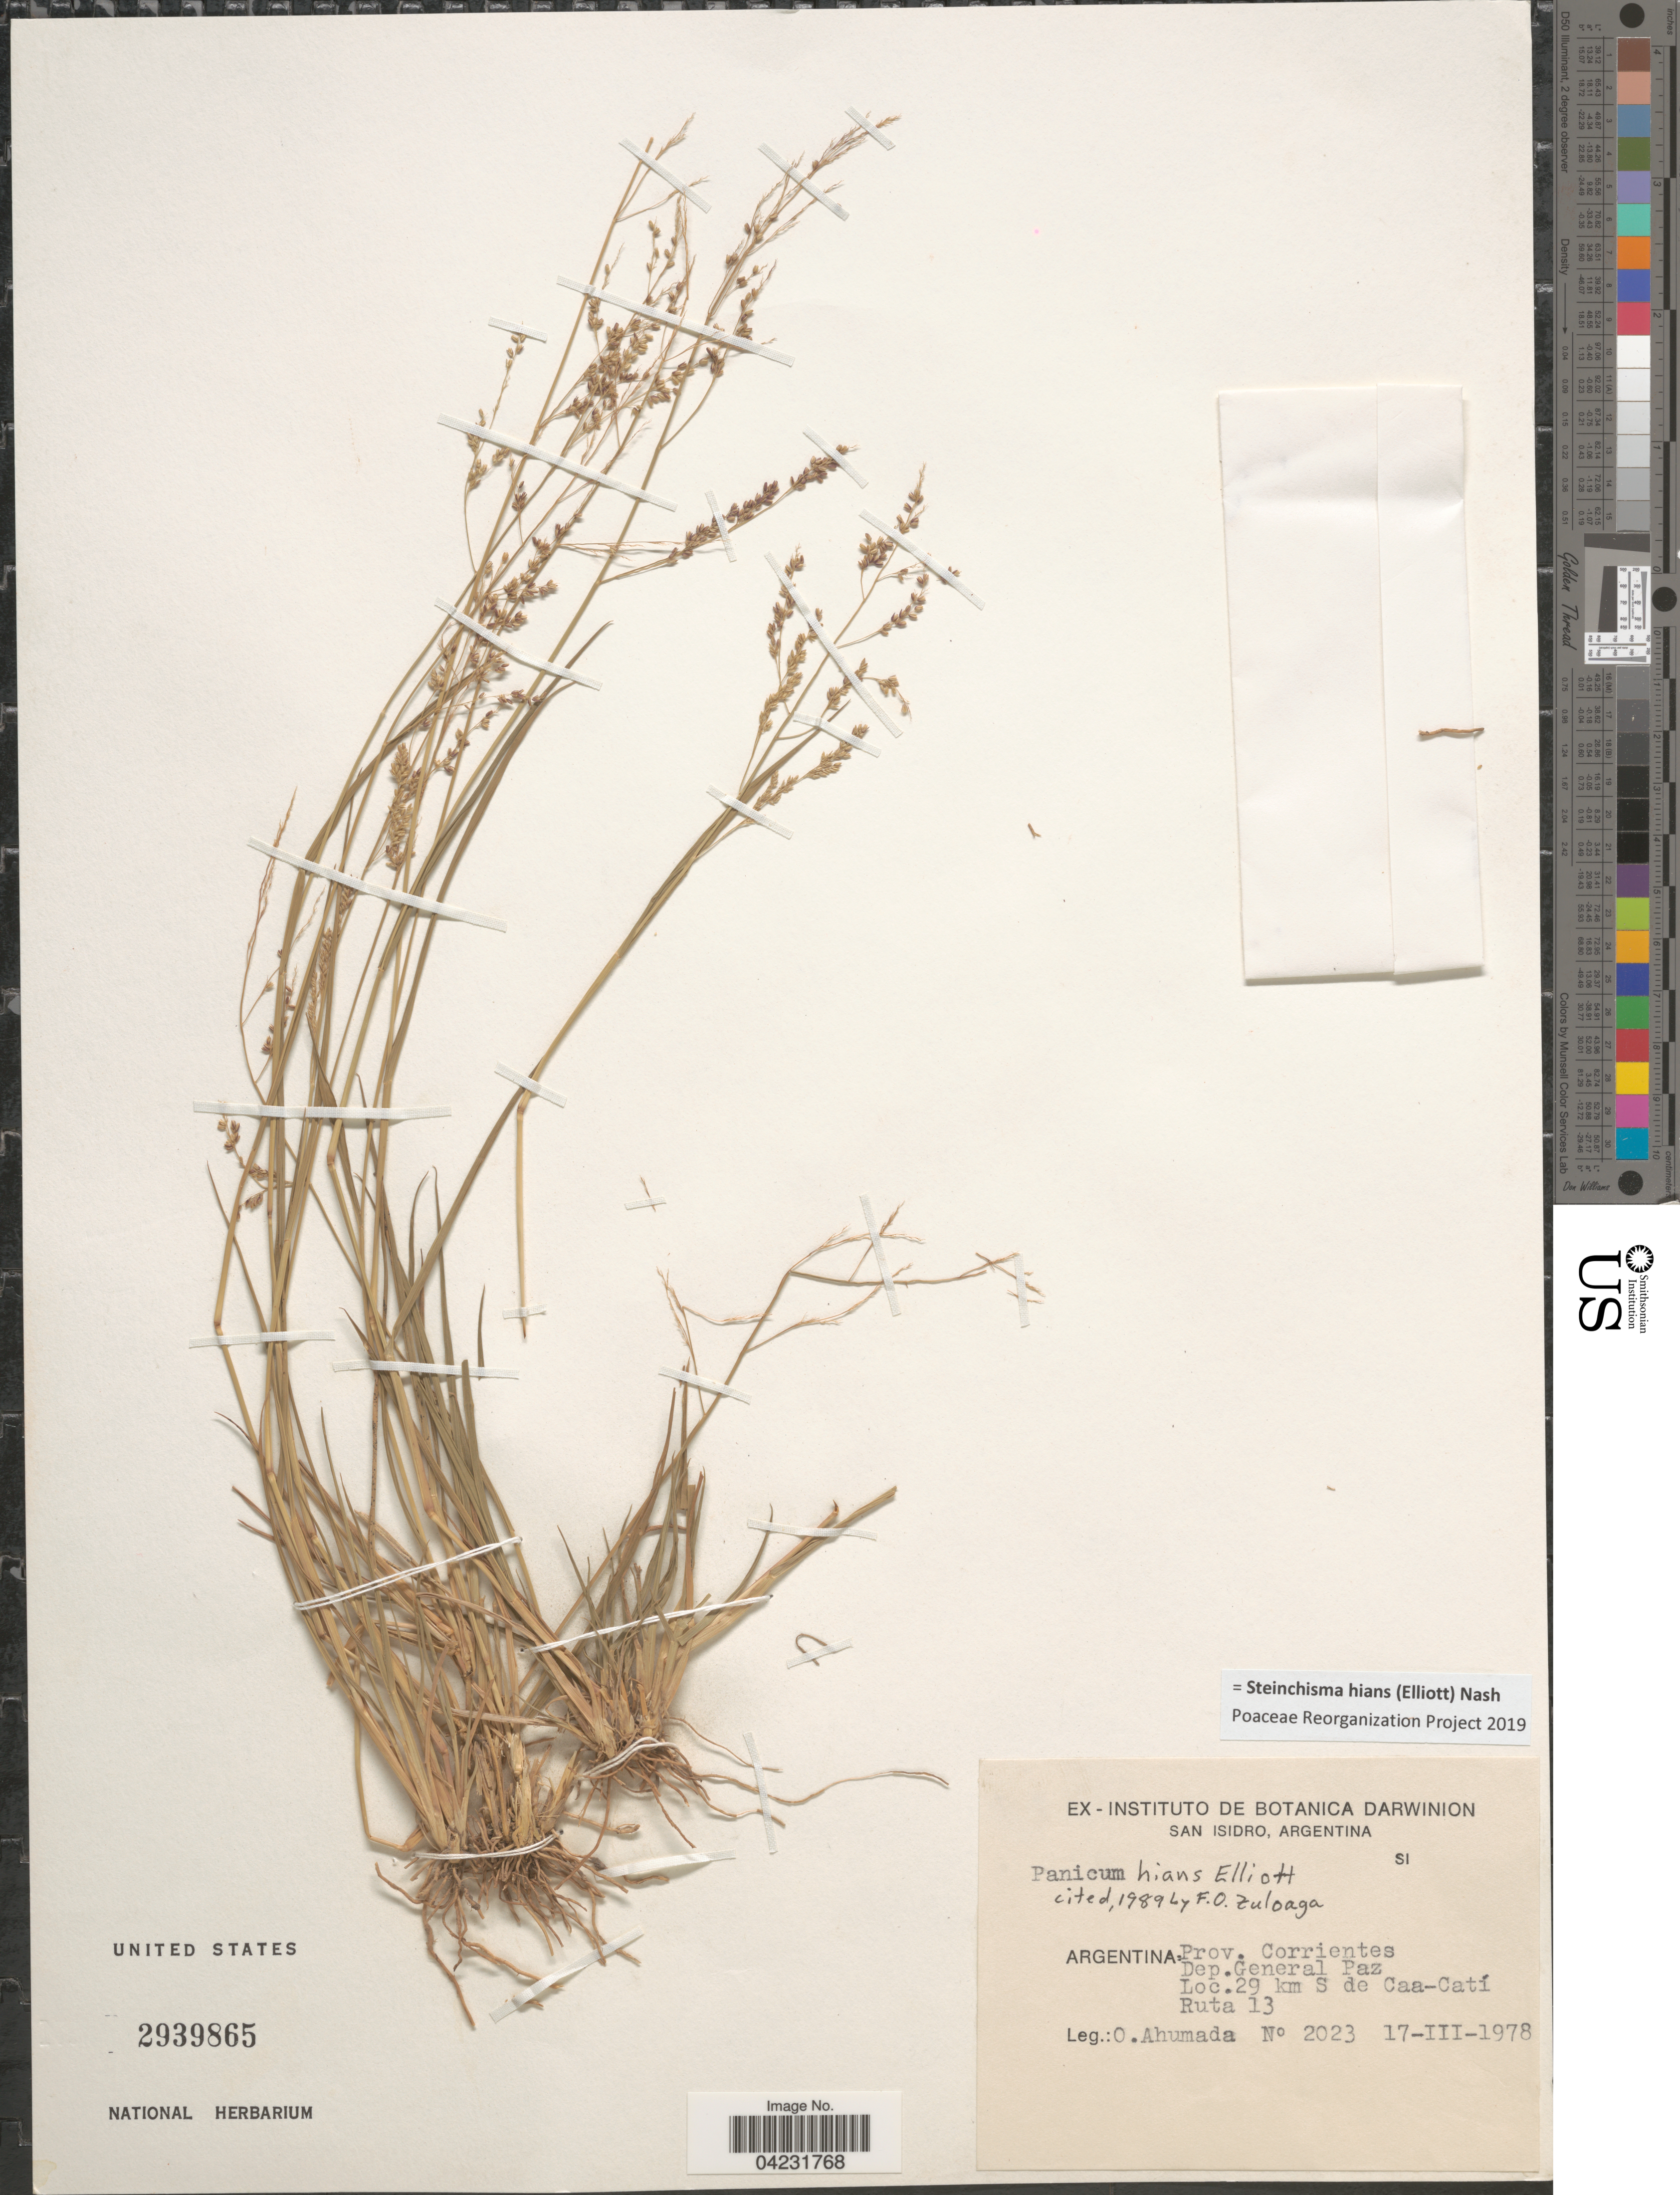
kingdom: Plantae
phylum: Tracheophyta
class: Liliopsida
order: Poales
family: Poaceae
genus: Steinchisma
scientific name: Steinchisma hians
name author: (Elliott) Nash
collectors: O. Ahumada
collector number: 2023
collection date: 1978-03-17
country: Argentina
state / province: Corrientes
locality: Dep. General Paz. 29 km S de Caa-Catí. Ruta 13.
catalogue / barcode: US 2939865